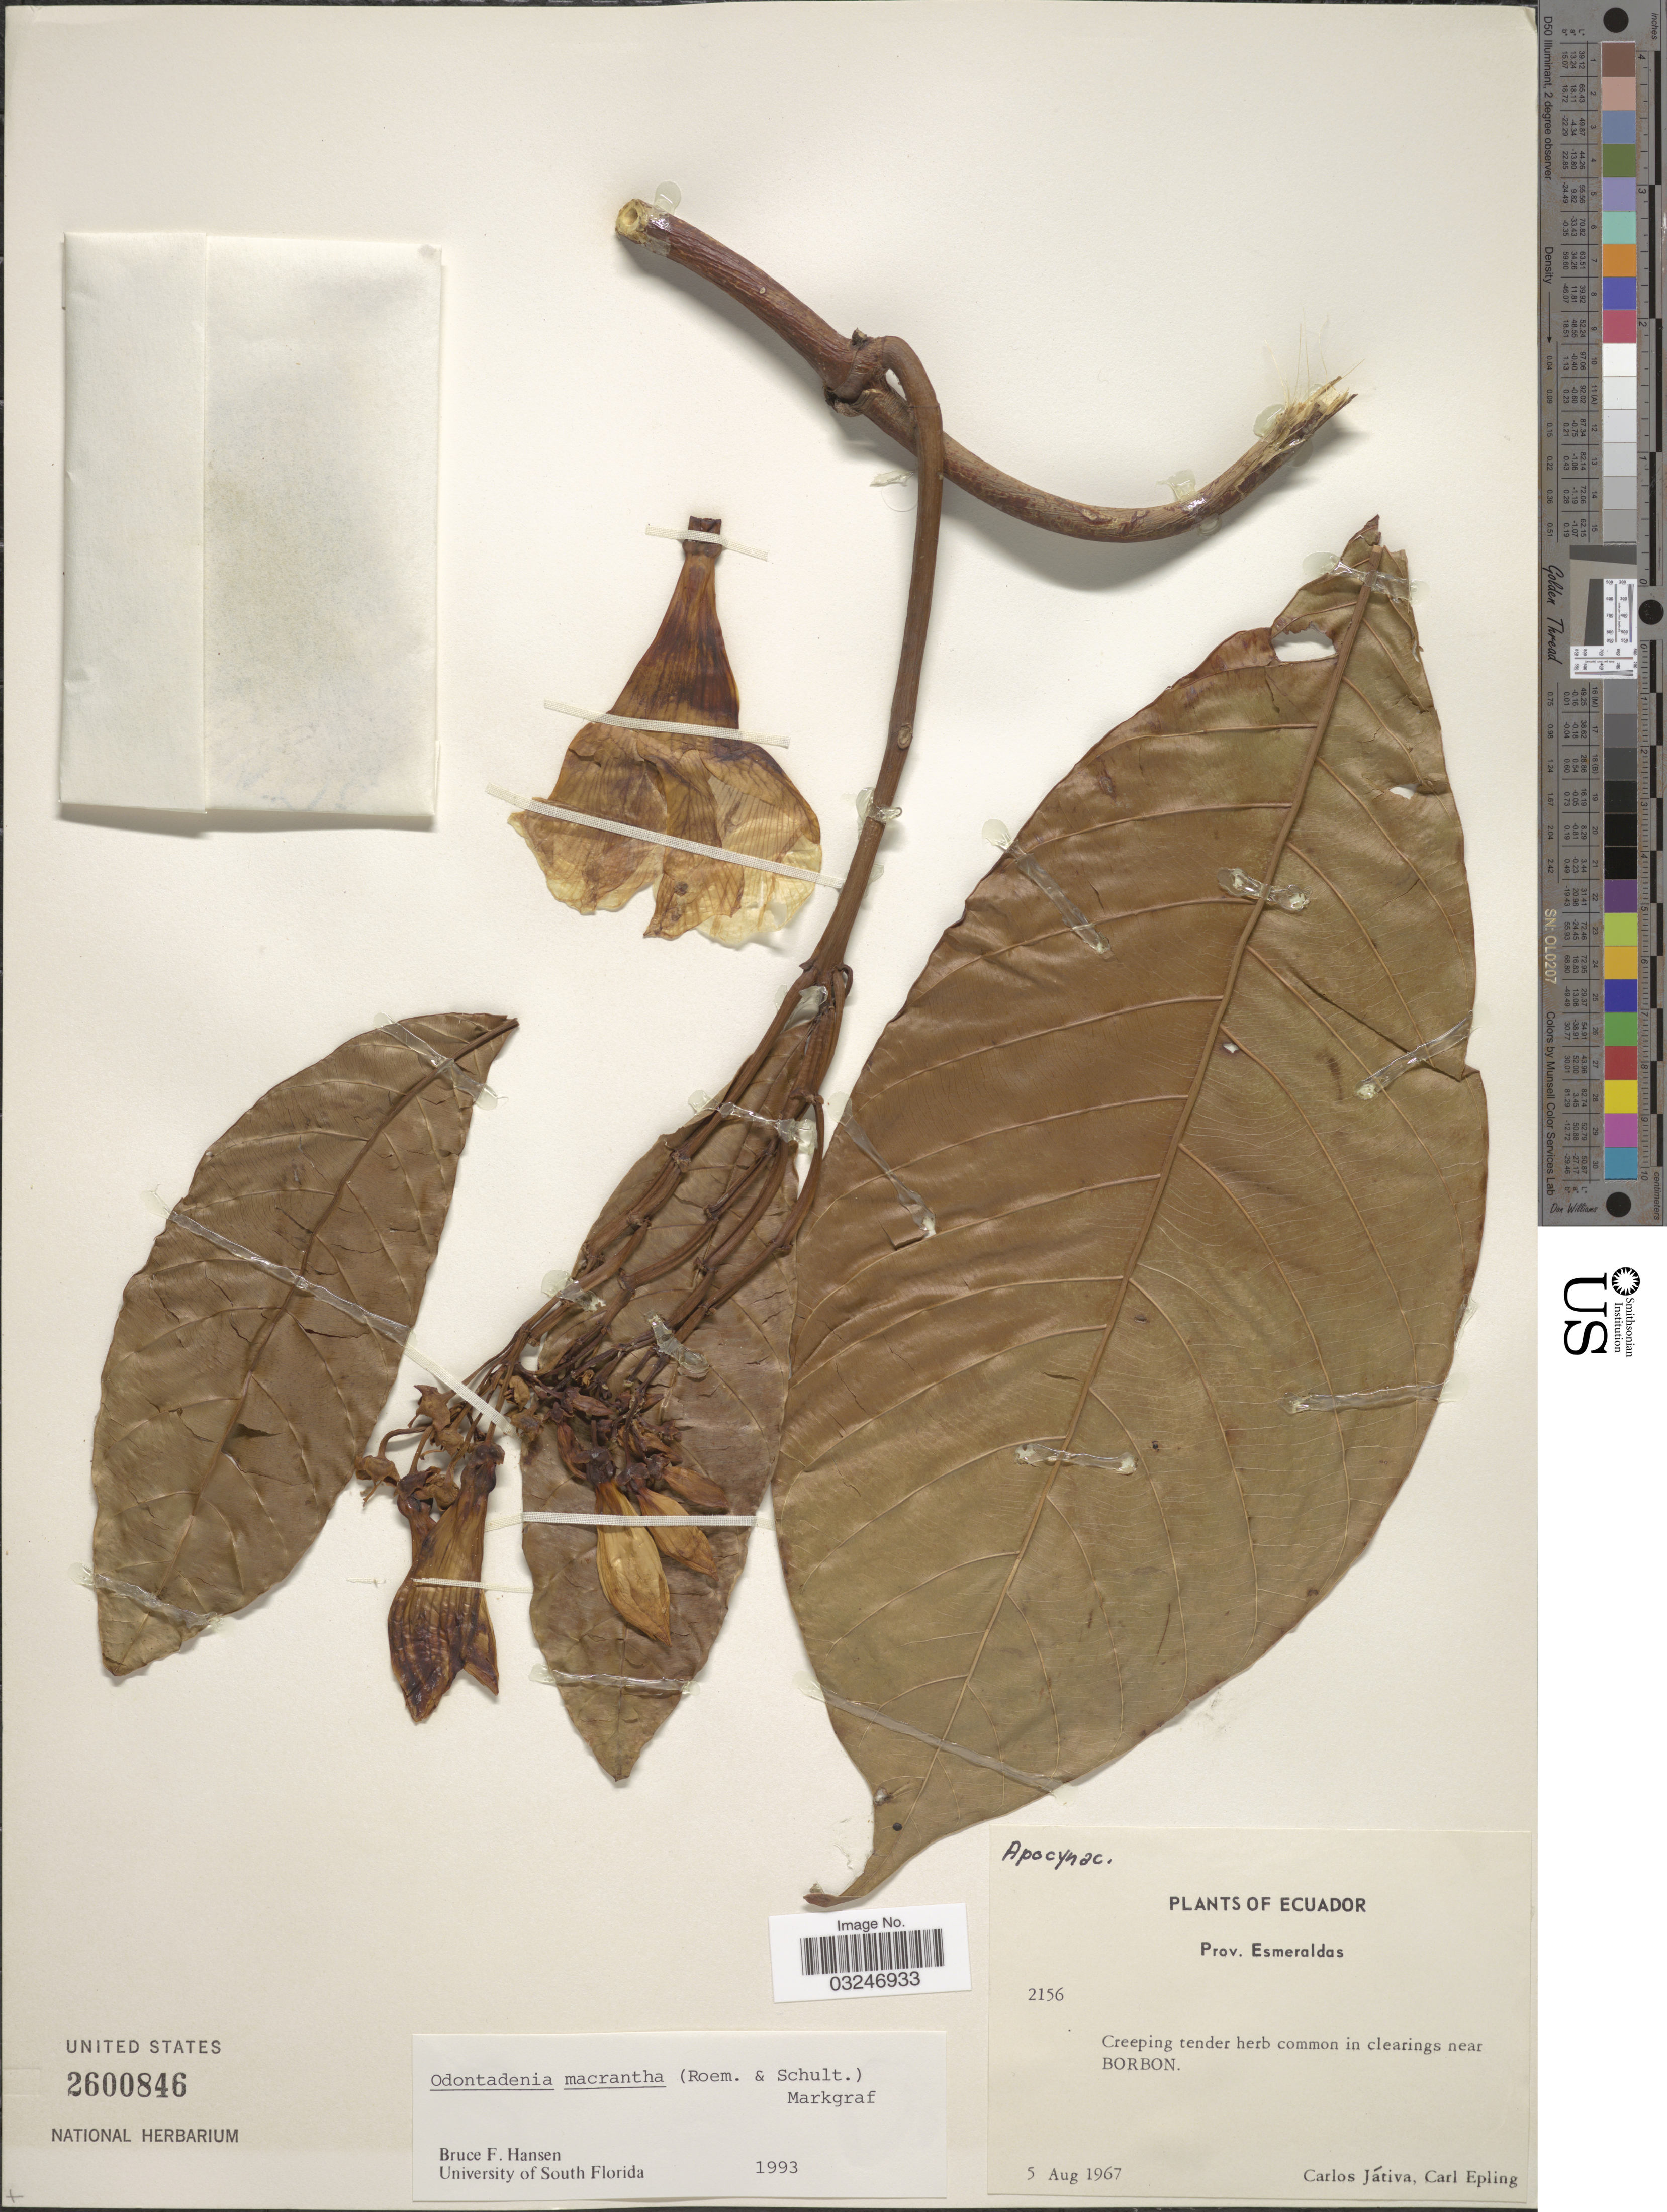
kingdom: Plantae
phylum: Tracheophyta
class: Magnoliopsida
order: Gentianales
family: Apocynaceae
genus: Odontadenia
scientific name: Odontadenia macrantha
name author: (Roem. & Schult.) Markgr.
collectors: C. D. Játiva & C. C. Epling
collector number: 2156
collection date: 1967-08-05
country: Ecuador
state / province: Esmeraldas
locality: Near Borbon.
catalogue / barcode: US 2600846